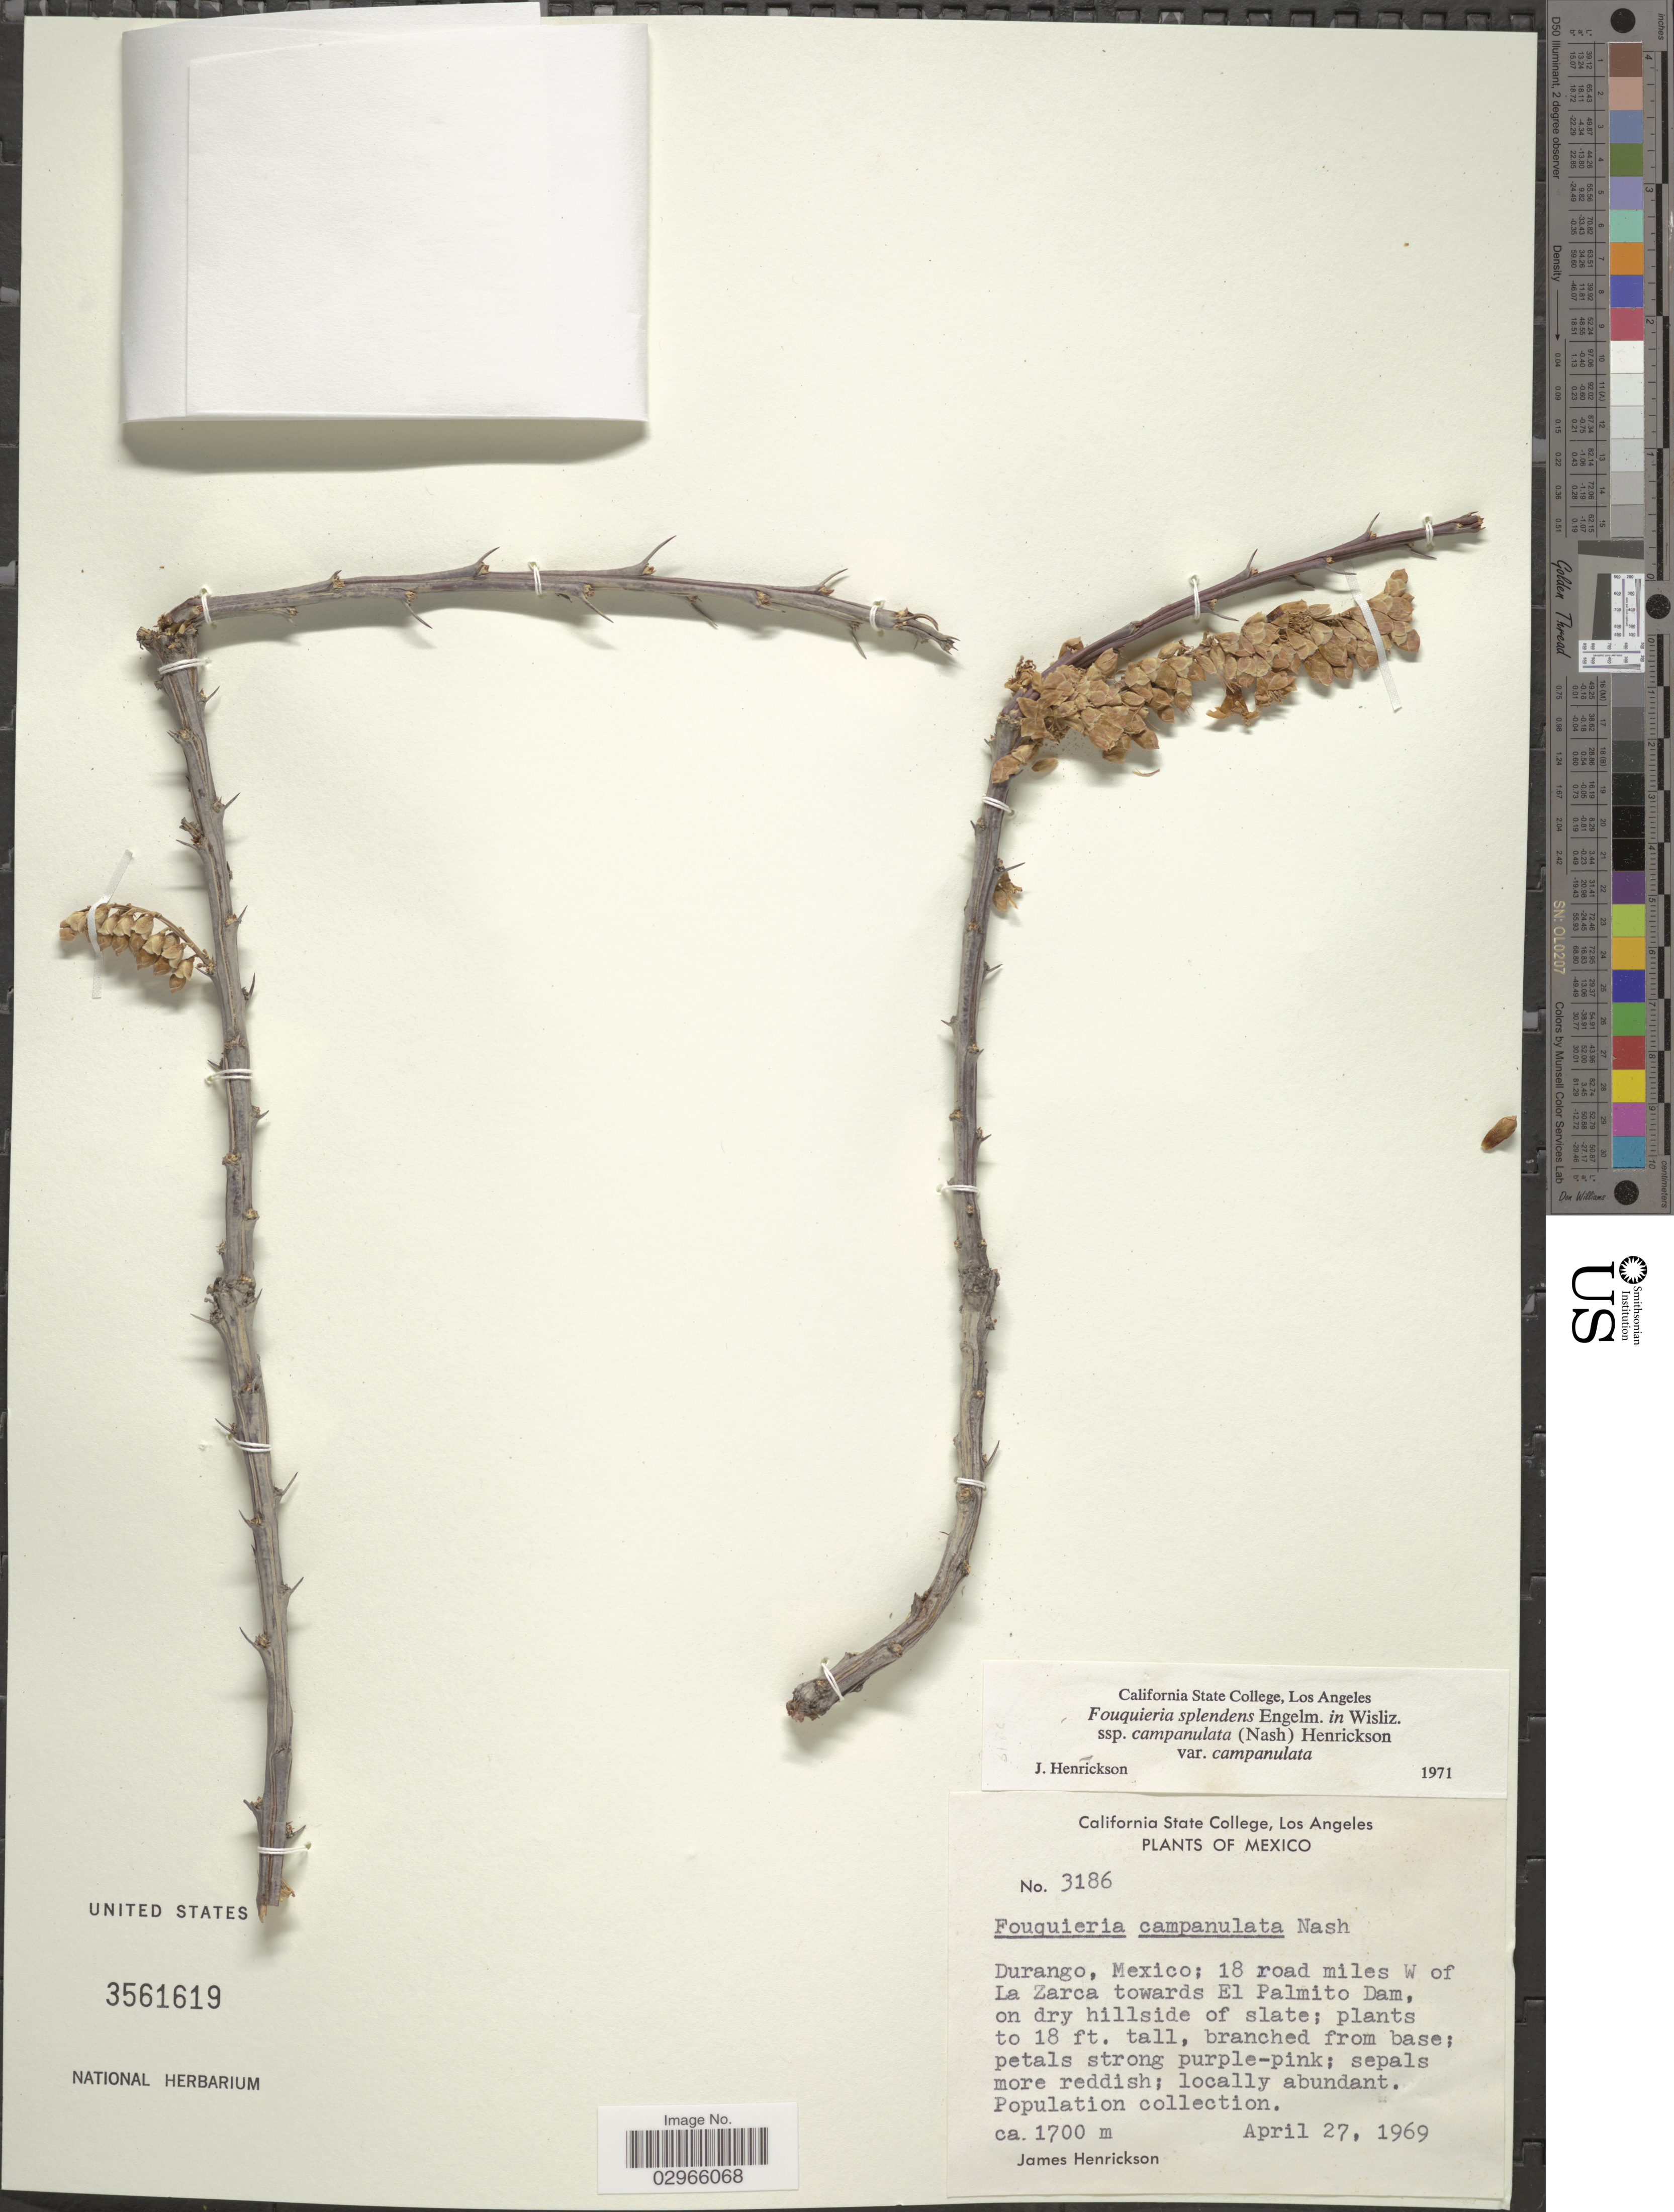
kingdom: Plantae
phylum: Tracheophyta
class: Magnoliopsida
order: Ericales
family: Fouquieriaceae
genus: Fouquieria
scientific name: Fouquieria splendens subsp. campanulata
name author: Engelm.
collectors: J. Henrickson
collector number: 3186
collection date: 1969-04-27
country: Mexico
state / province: Durango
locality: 18 road miles W of La Zarca towards El Palmito Dam, on dry hillside of slate.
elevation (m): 1700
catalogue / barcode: US 3561619